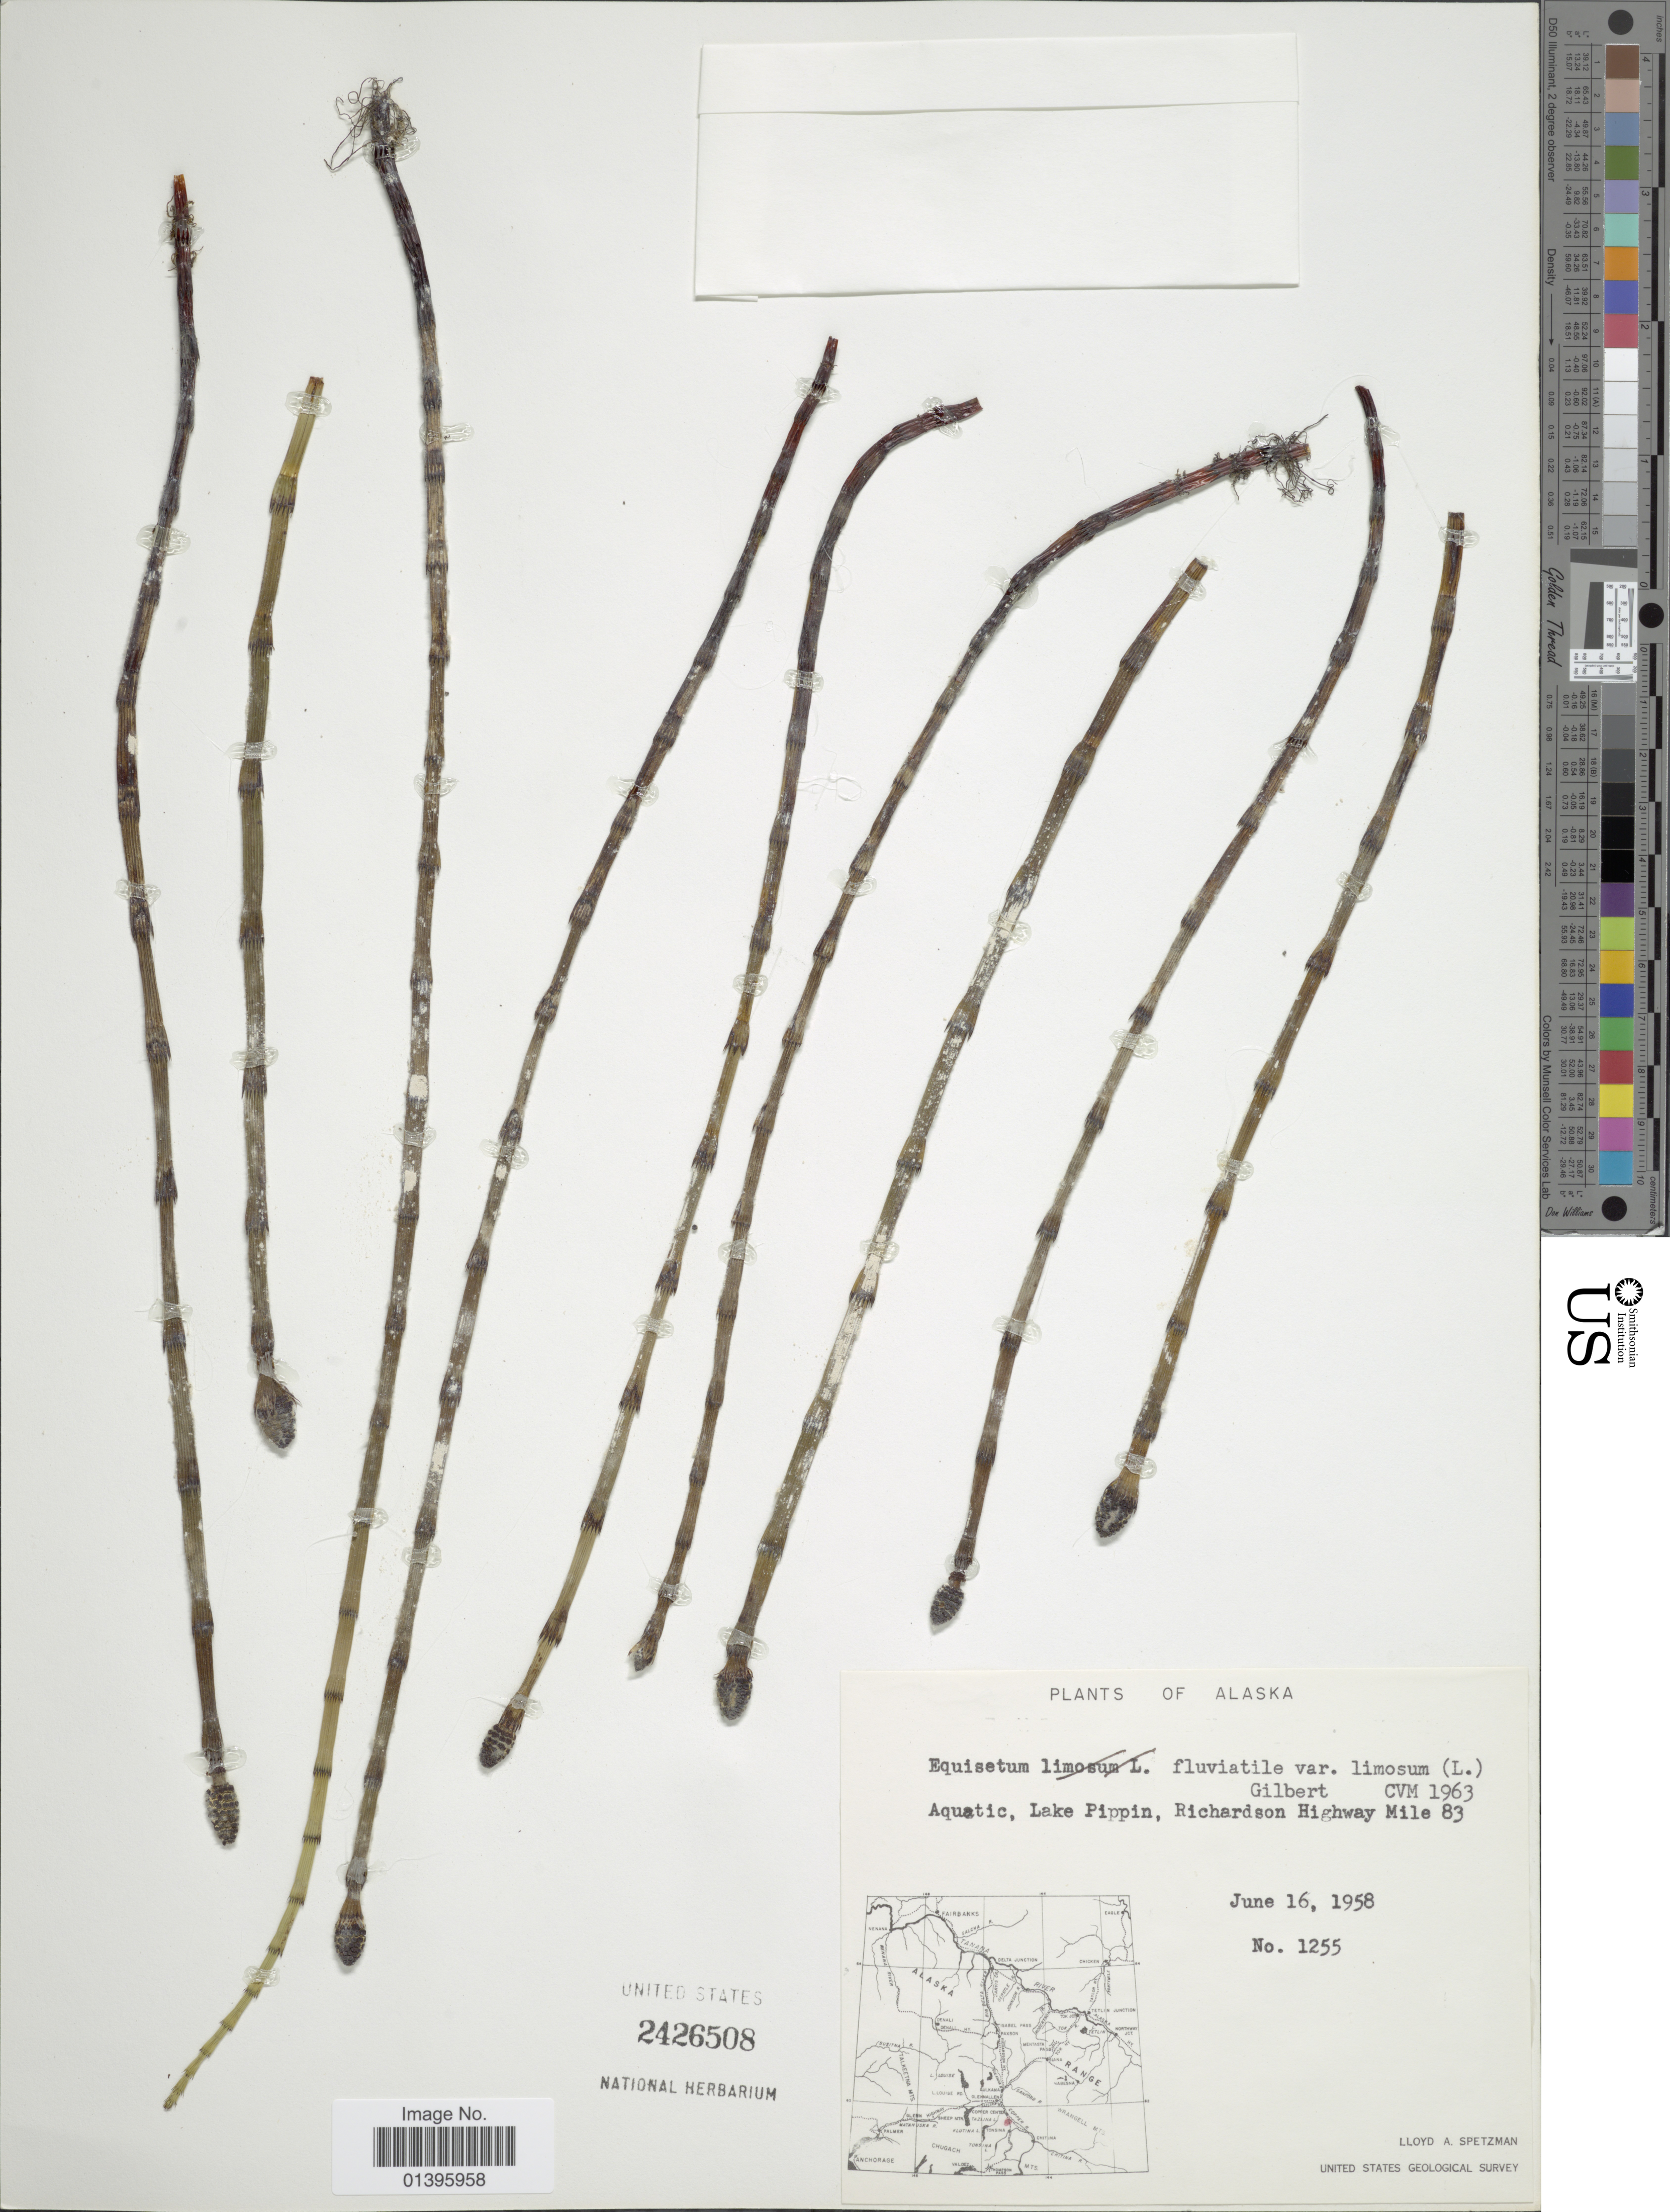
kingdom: Plantae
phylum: Tracheophyta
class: Polypodiopsida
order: Equisetales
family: Equisetaceae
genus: Equisetum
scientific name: Equisetum fluviatile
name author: L.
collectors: L. Spetzman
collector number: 1255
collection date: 1958-06-16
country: United States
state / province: Alaska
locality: Aquatic, Lake Pippin, Richardson Highway Mile 83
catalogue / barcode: US 2426508